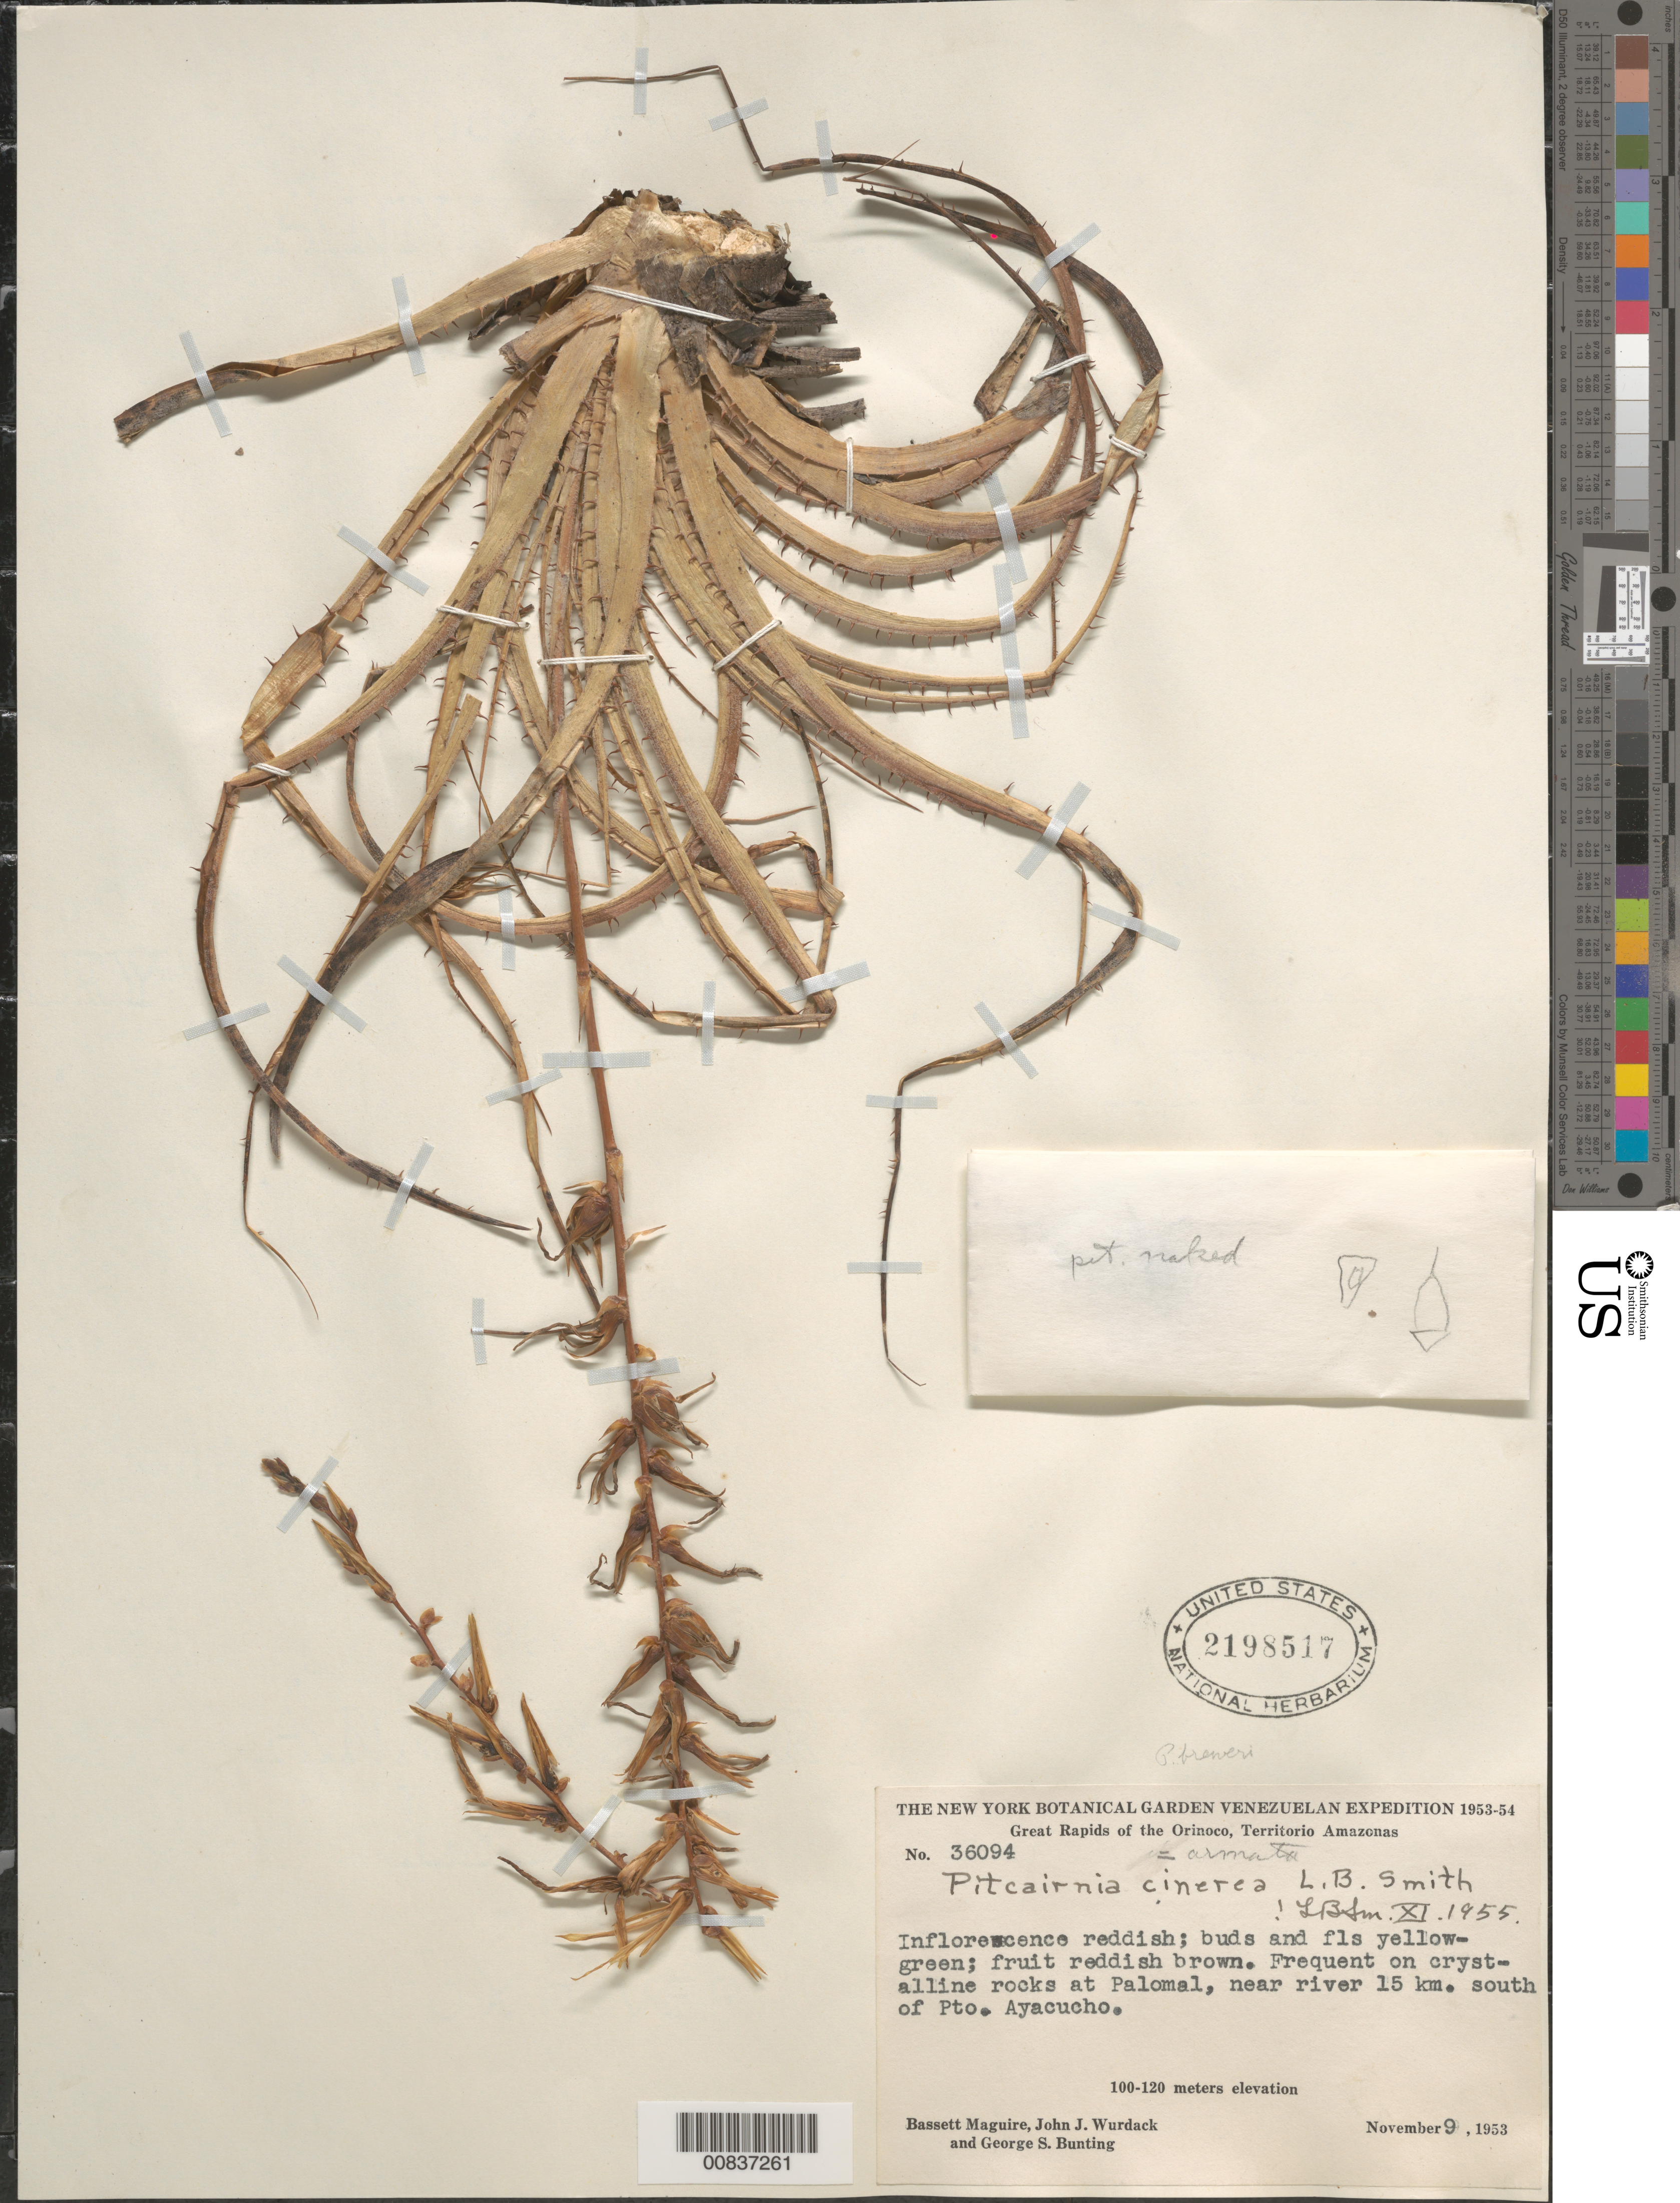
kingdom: Plantae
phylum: Tracheophyta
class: Liliopsida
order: Poales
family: Bromeliaceae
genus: Pitcairnia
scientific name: Pitcairnia armata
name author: Maury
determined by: Smith, Lyman B., (US), NMNH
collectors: B. Maguire, J. J. Wurdack & G. S. Bunting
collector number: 36094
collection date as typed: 9-Nov-53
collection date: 1953-11-09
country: Venezuela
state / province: Amazonas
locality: Palomal, 15 km south of Puerto Ayacucho, Orinoco River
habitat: Crystalline rocks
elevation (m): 100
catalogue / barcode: US 2198517